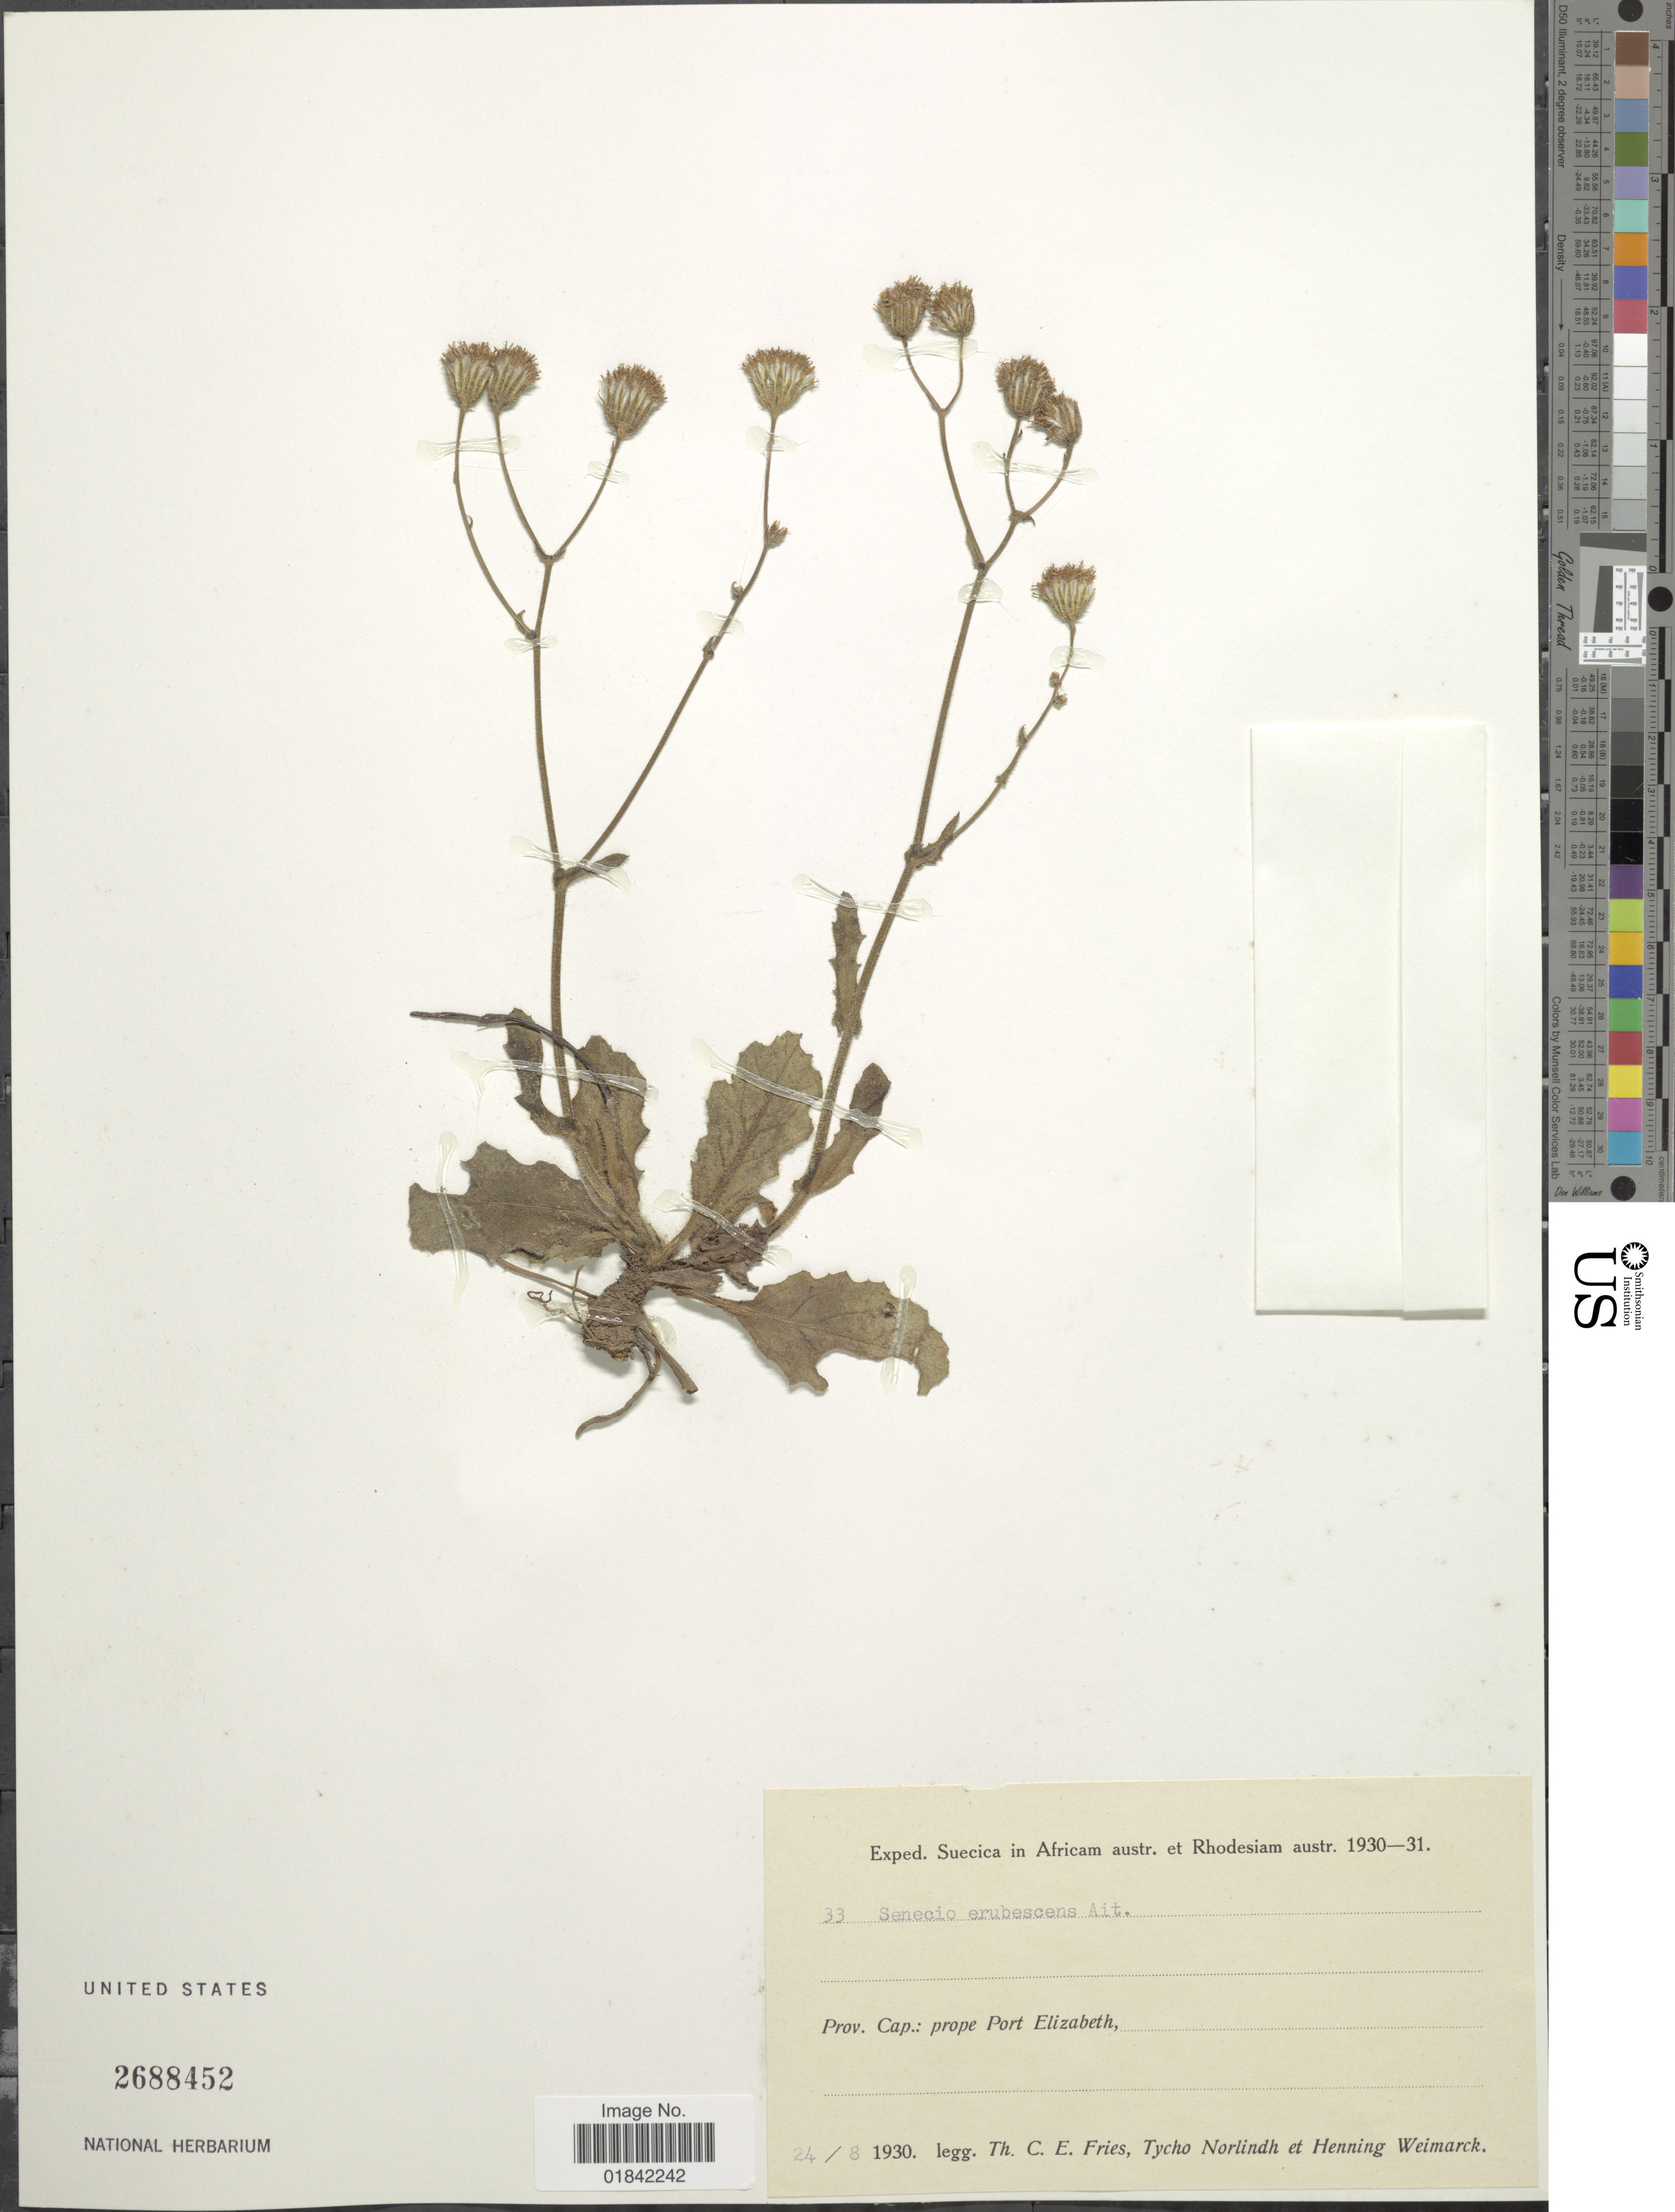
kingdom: Plantae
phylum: Tracheophyta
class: Magnoliopsida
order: Asterales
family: Asteraceae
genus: Senecio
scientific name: Senecio erubescens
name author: Aiton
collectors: T. C. E. Fries, N. T. Norlindh & H. Weimarck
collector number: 33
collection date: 1930-08-24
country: South Africa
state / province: Eastern Cape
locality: Prov. Cap.: prope Port Elizabeth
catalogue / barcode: US 2688452